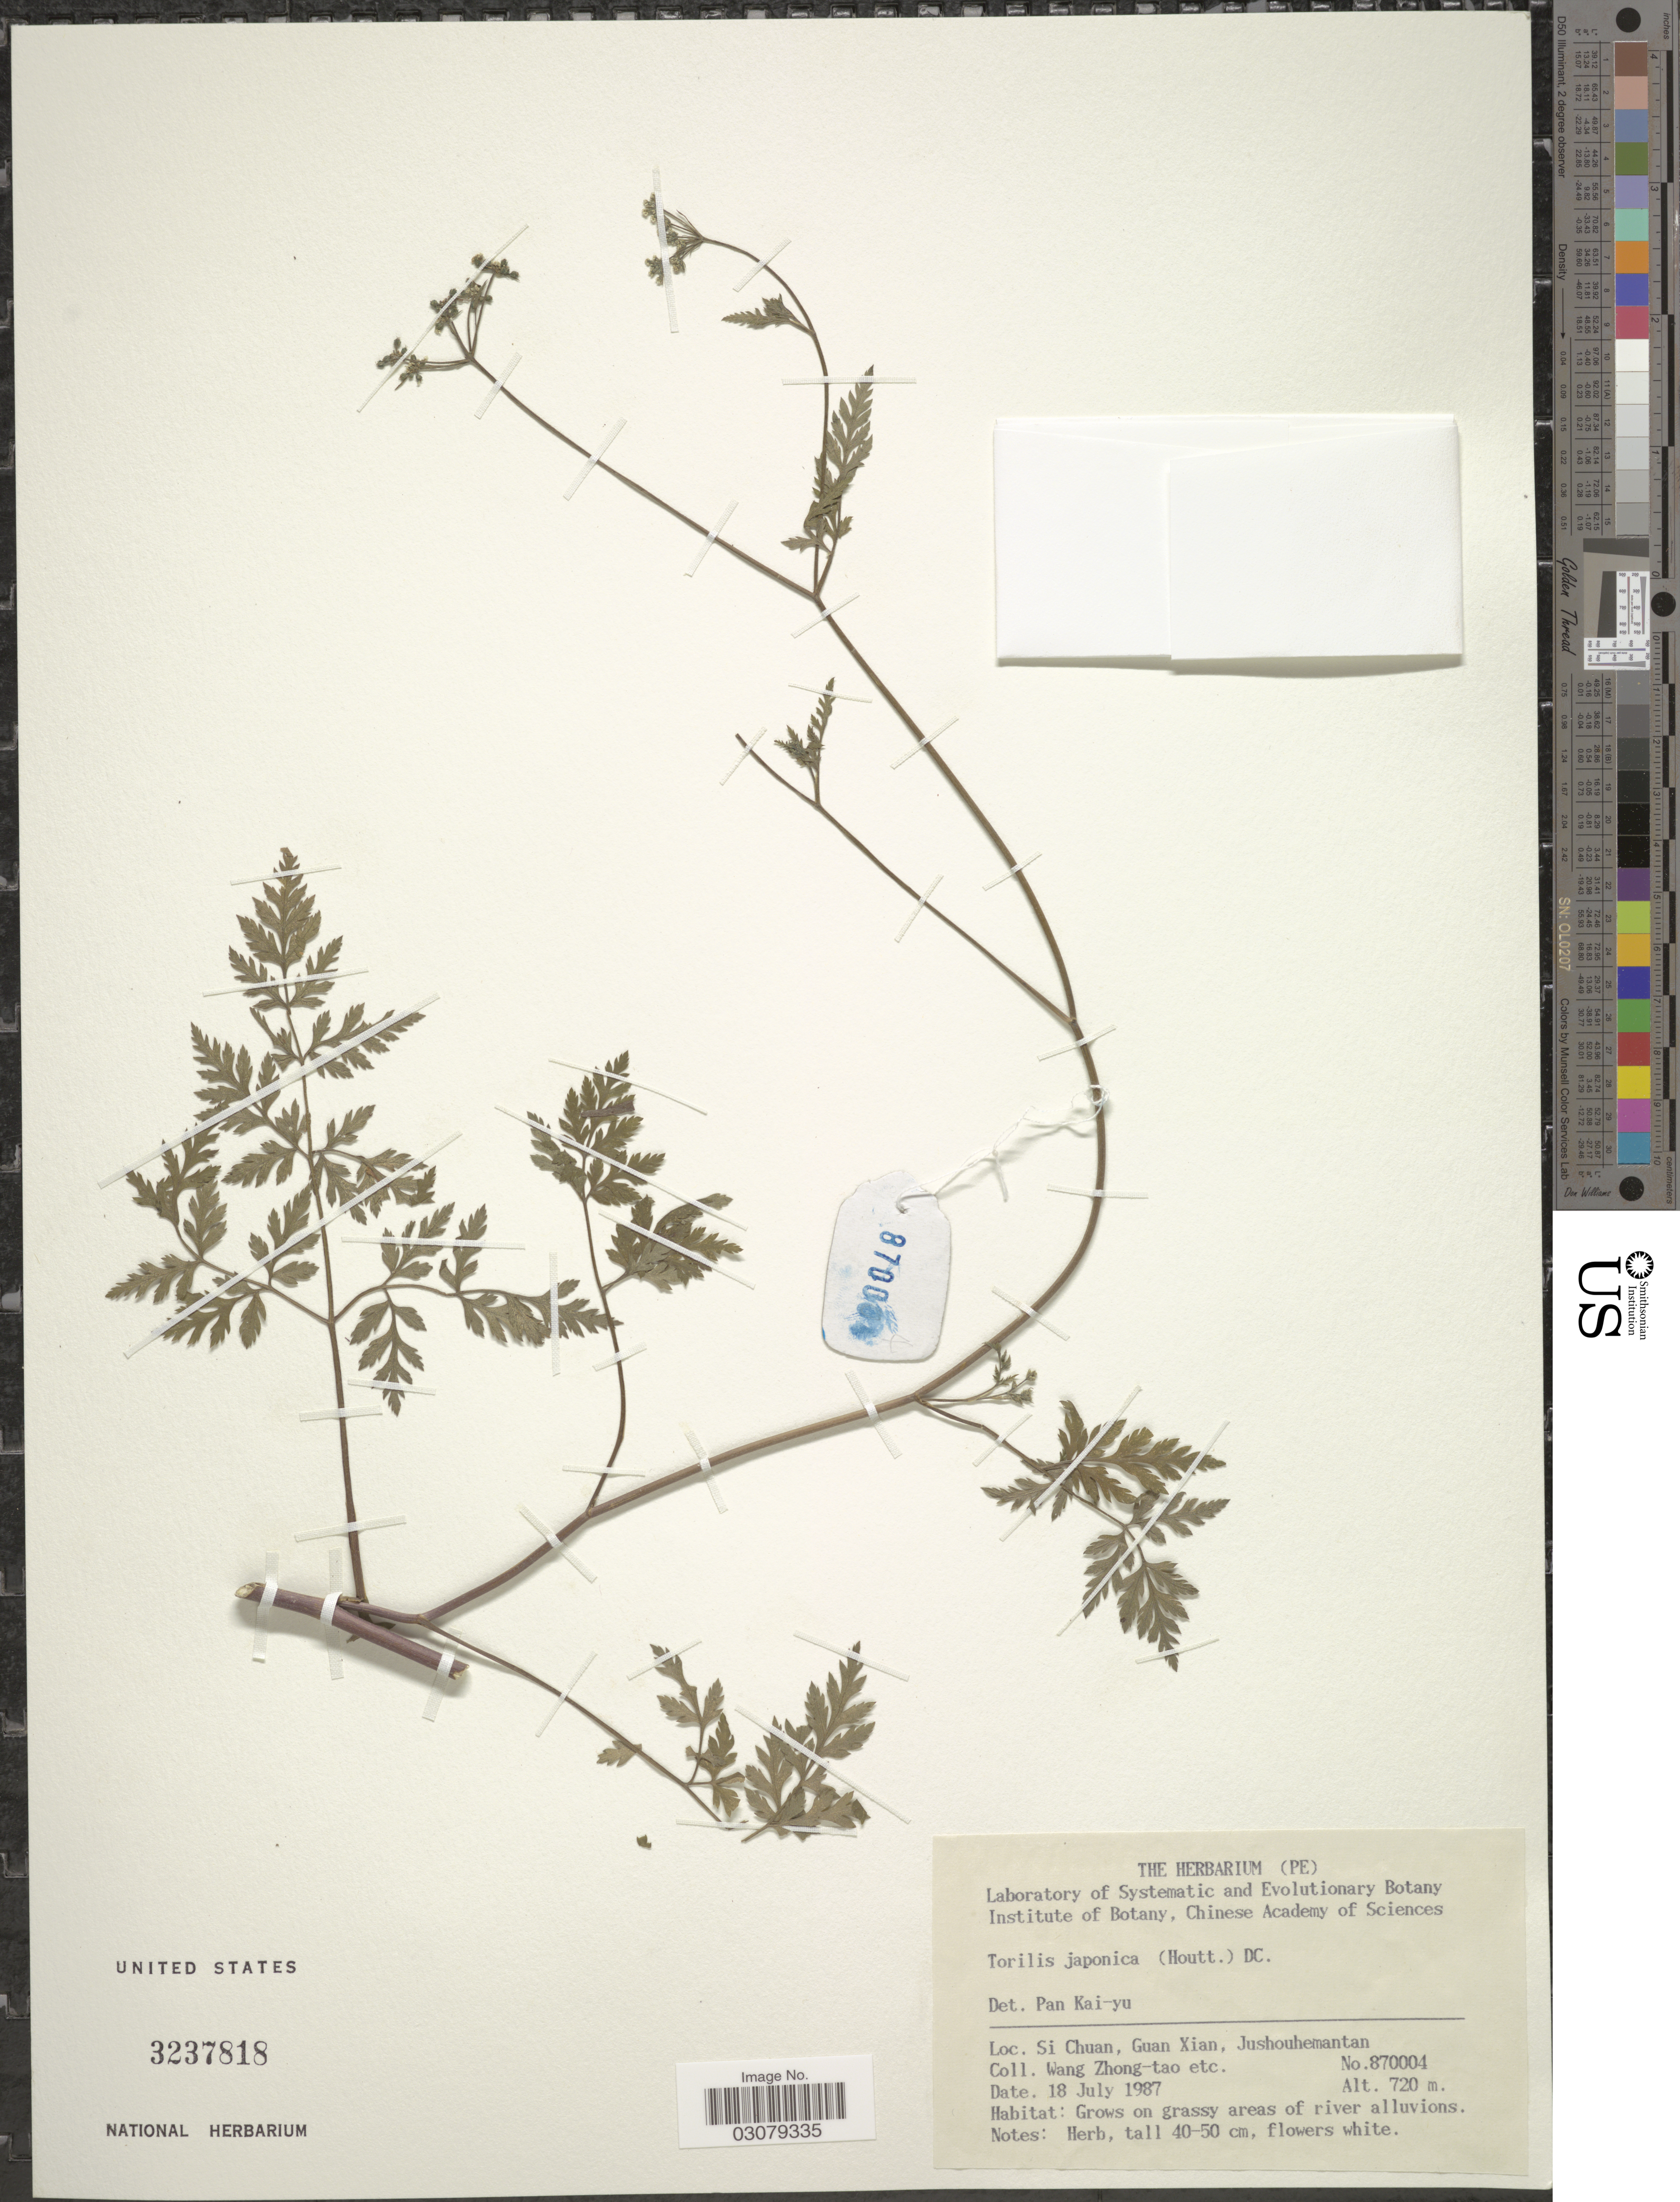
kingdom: Plantae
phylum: Tracheophyta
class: Magnoliopsida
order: Apiales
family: Apiaceae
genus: Torilis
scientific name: Torilis japonica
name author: (Houtt.) DC.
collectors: W. Zhong-Tao & et al.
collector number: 870004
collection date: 1987-07-18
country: China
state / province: Sichuan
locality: Si Chuan, Guan Xian, Jushouhemantan.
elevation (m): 720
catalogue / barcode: US 3237818